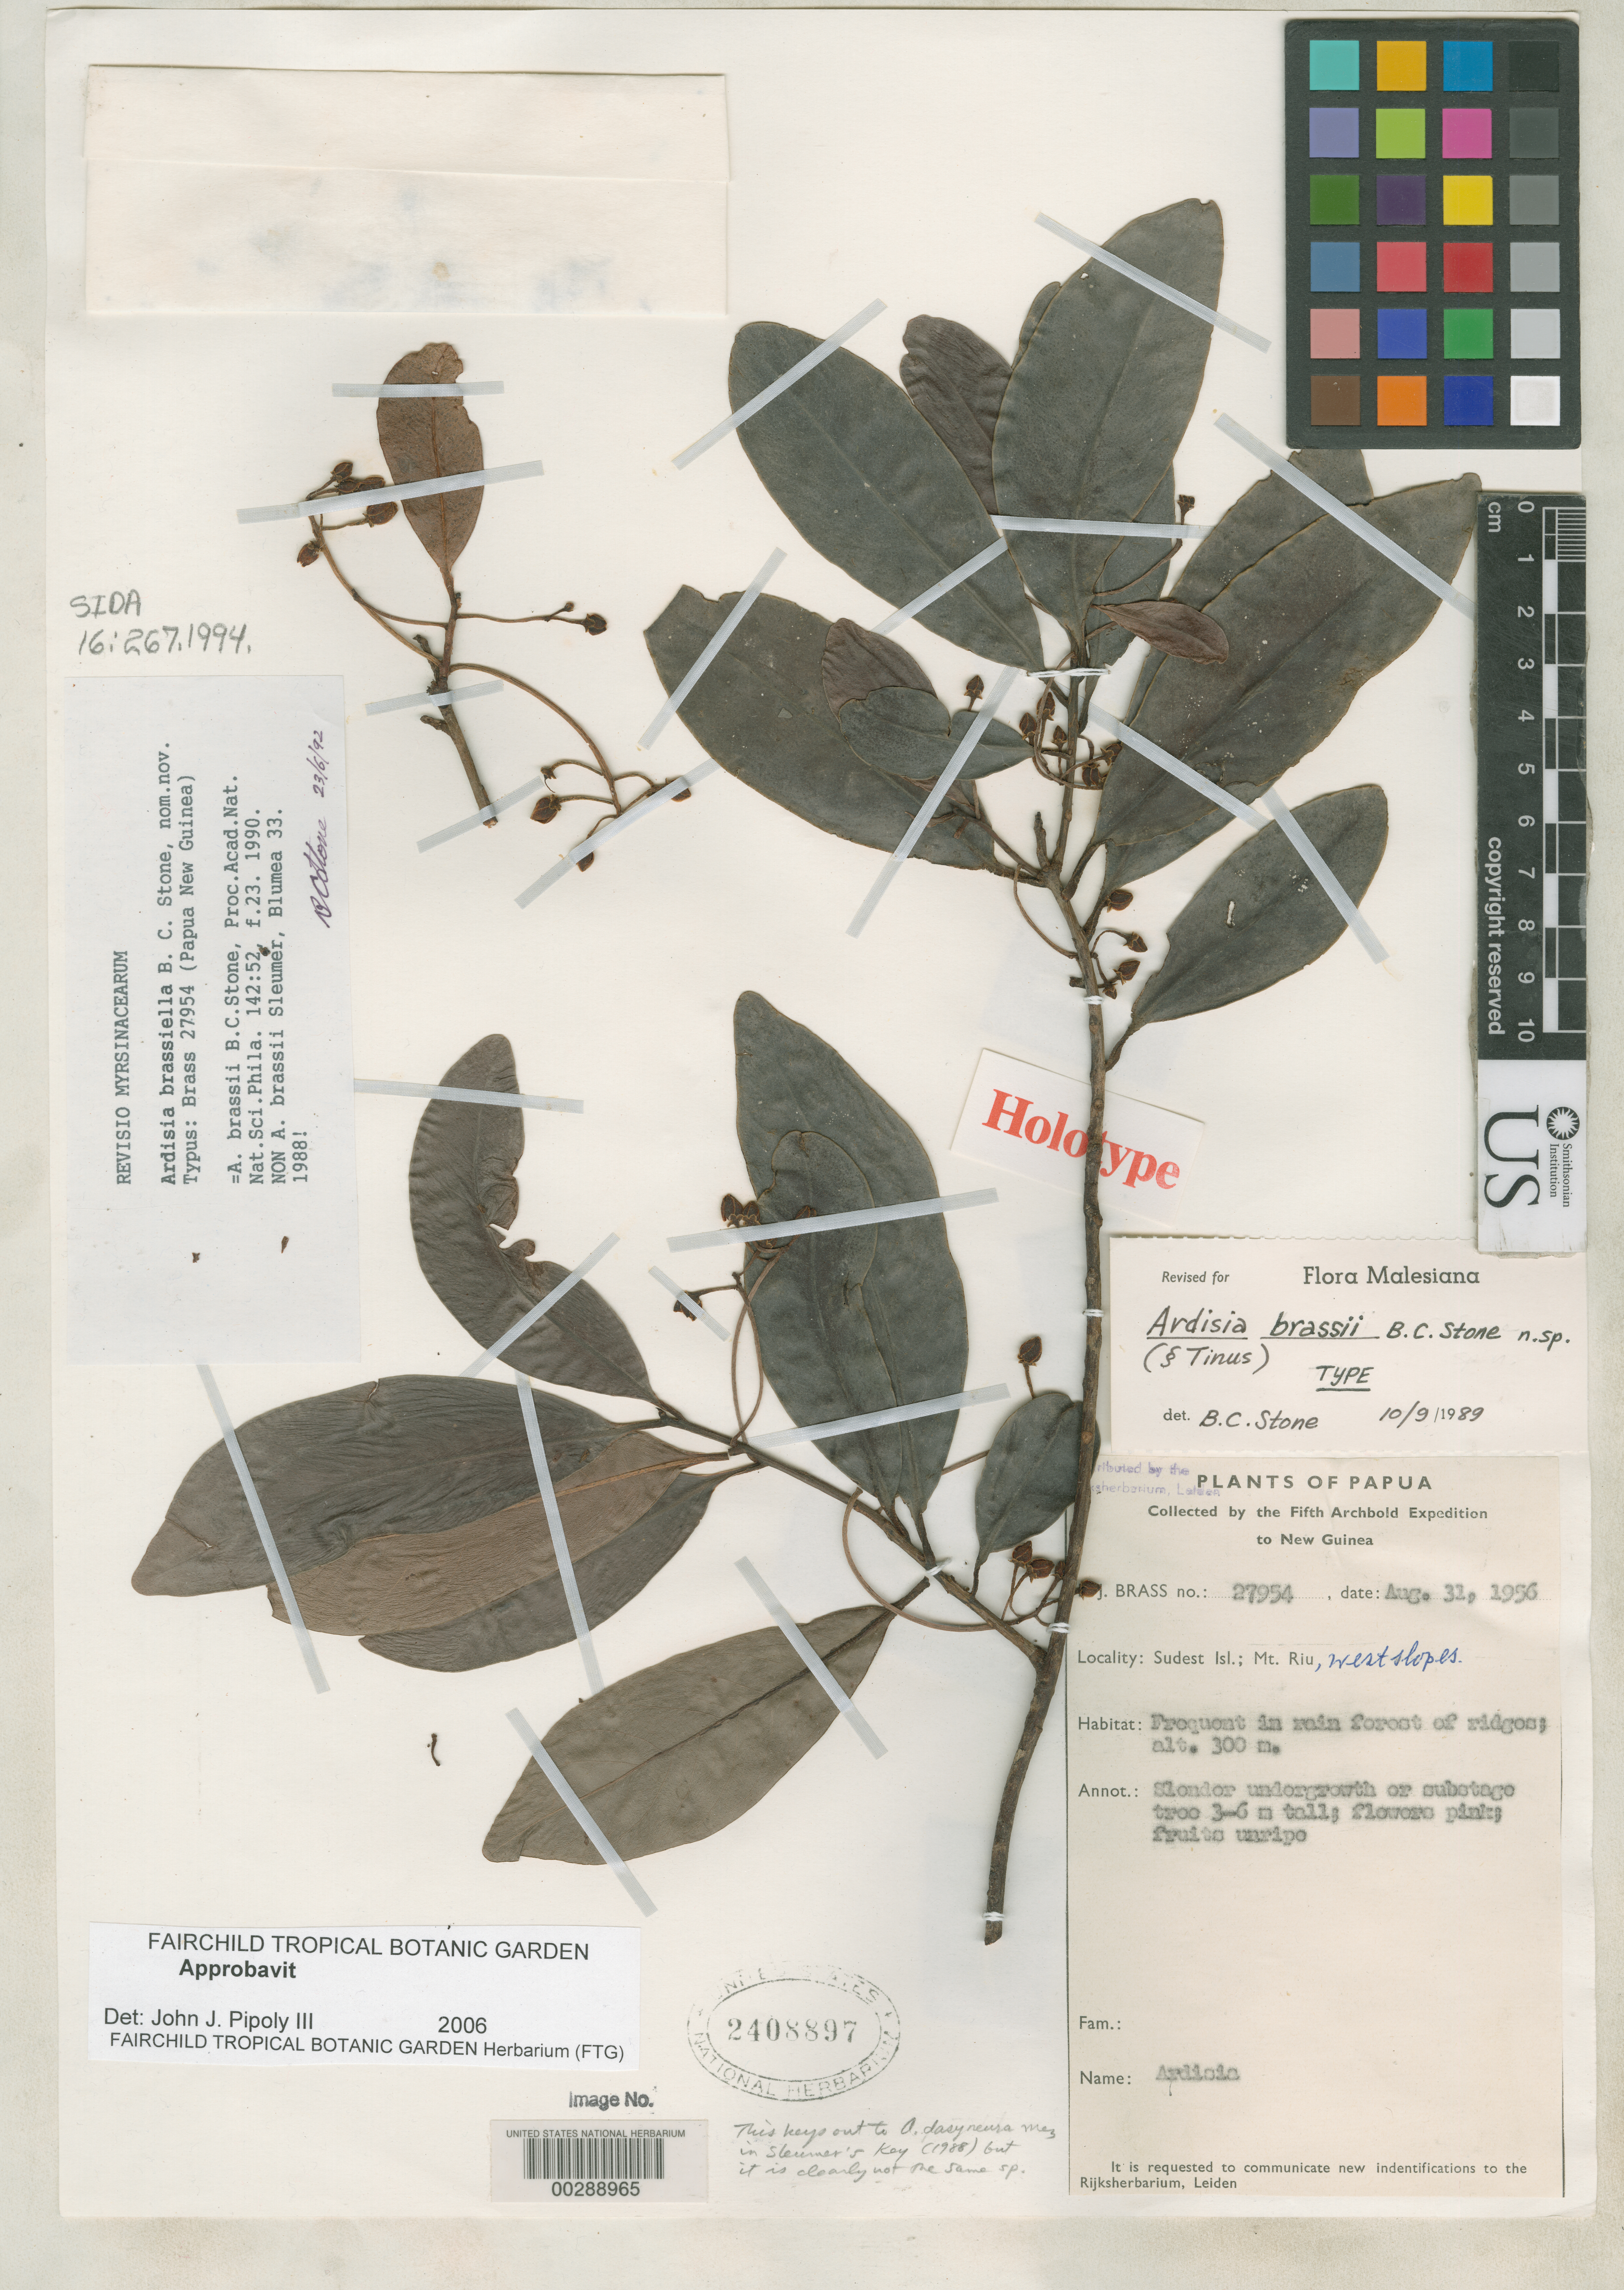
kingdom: Plantae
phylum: Tracheophyta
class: Magnoliopsida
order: Ericales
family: Primulaceae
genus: Ardisia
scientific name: Ardisia brassii B.C. Stone, nom. illeg.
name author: B.C. Stone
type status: Holotype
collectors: L. J. Brass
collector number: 27954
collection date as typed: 31 Aug 1956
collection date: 1956-08-31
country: Papua New Guinea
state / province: Milne Bay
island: Sudest [Tagula]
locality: Sudest Isl.; Mt. Riu, west slopes.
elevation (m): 300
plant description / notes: Also a holotype of Ardisia brassii B.C. Stone, nom. illeg.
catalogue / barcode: US 2408897